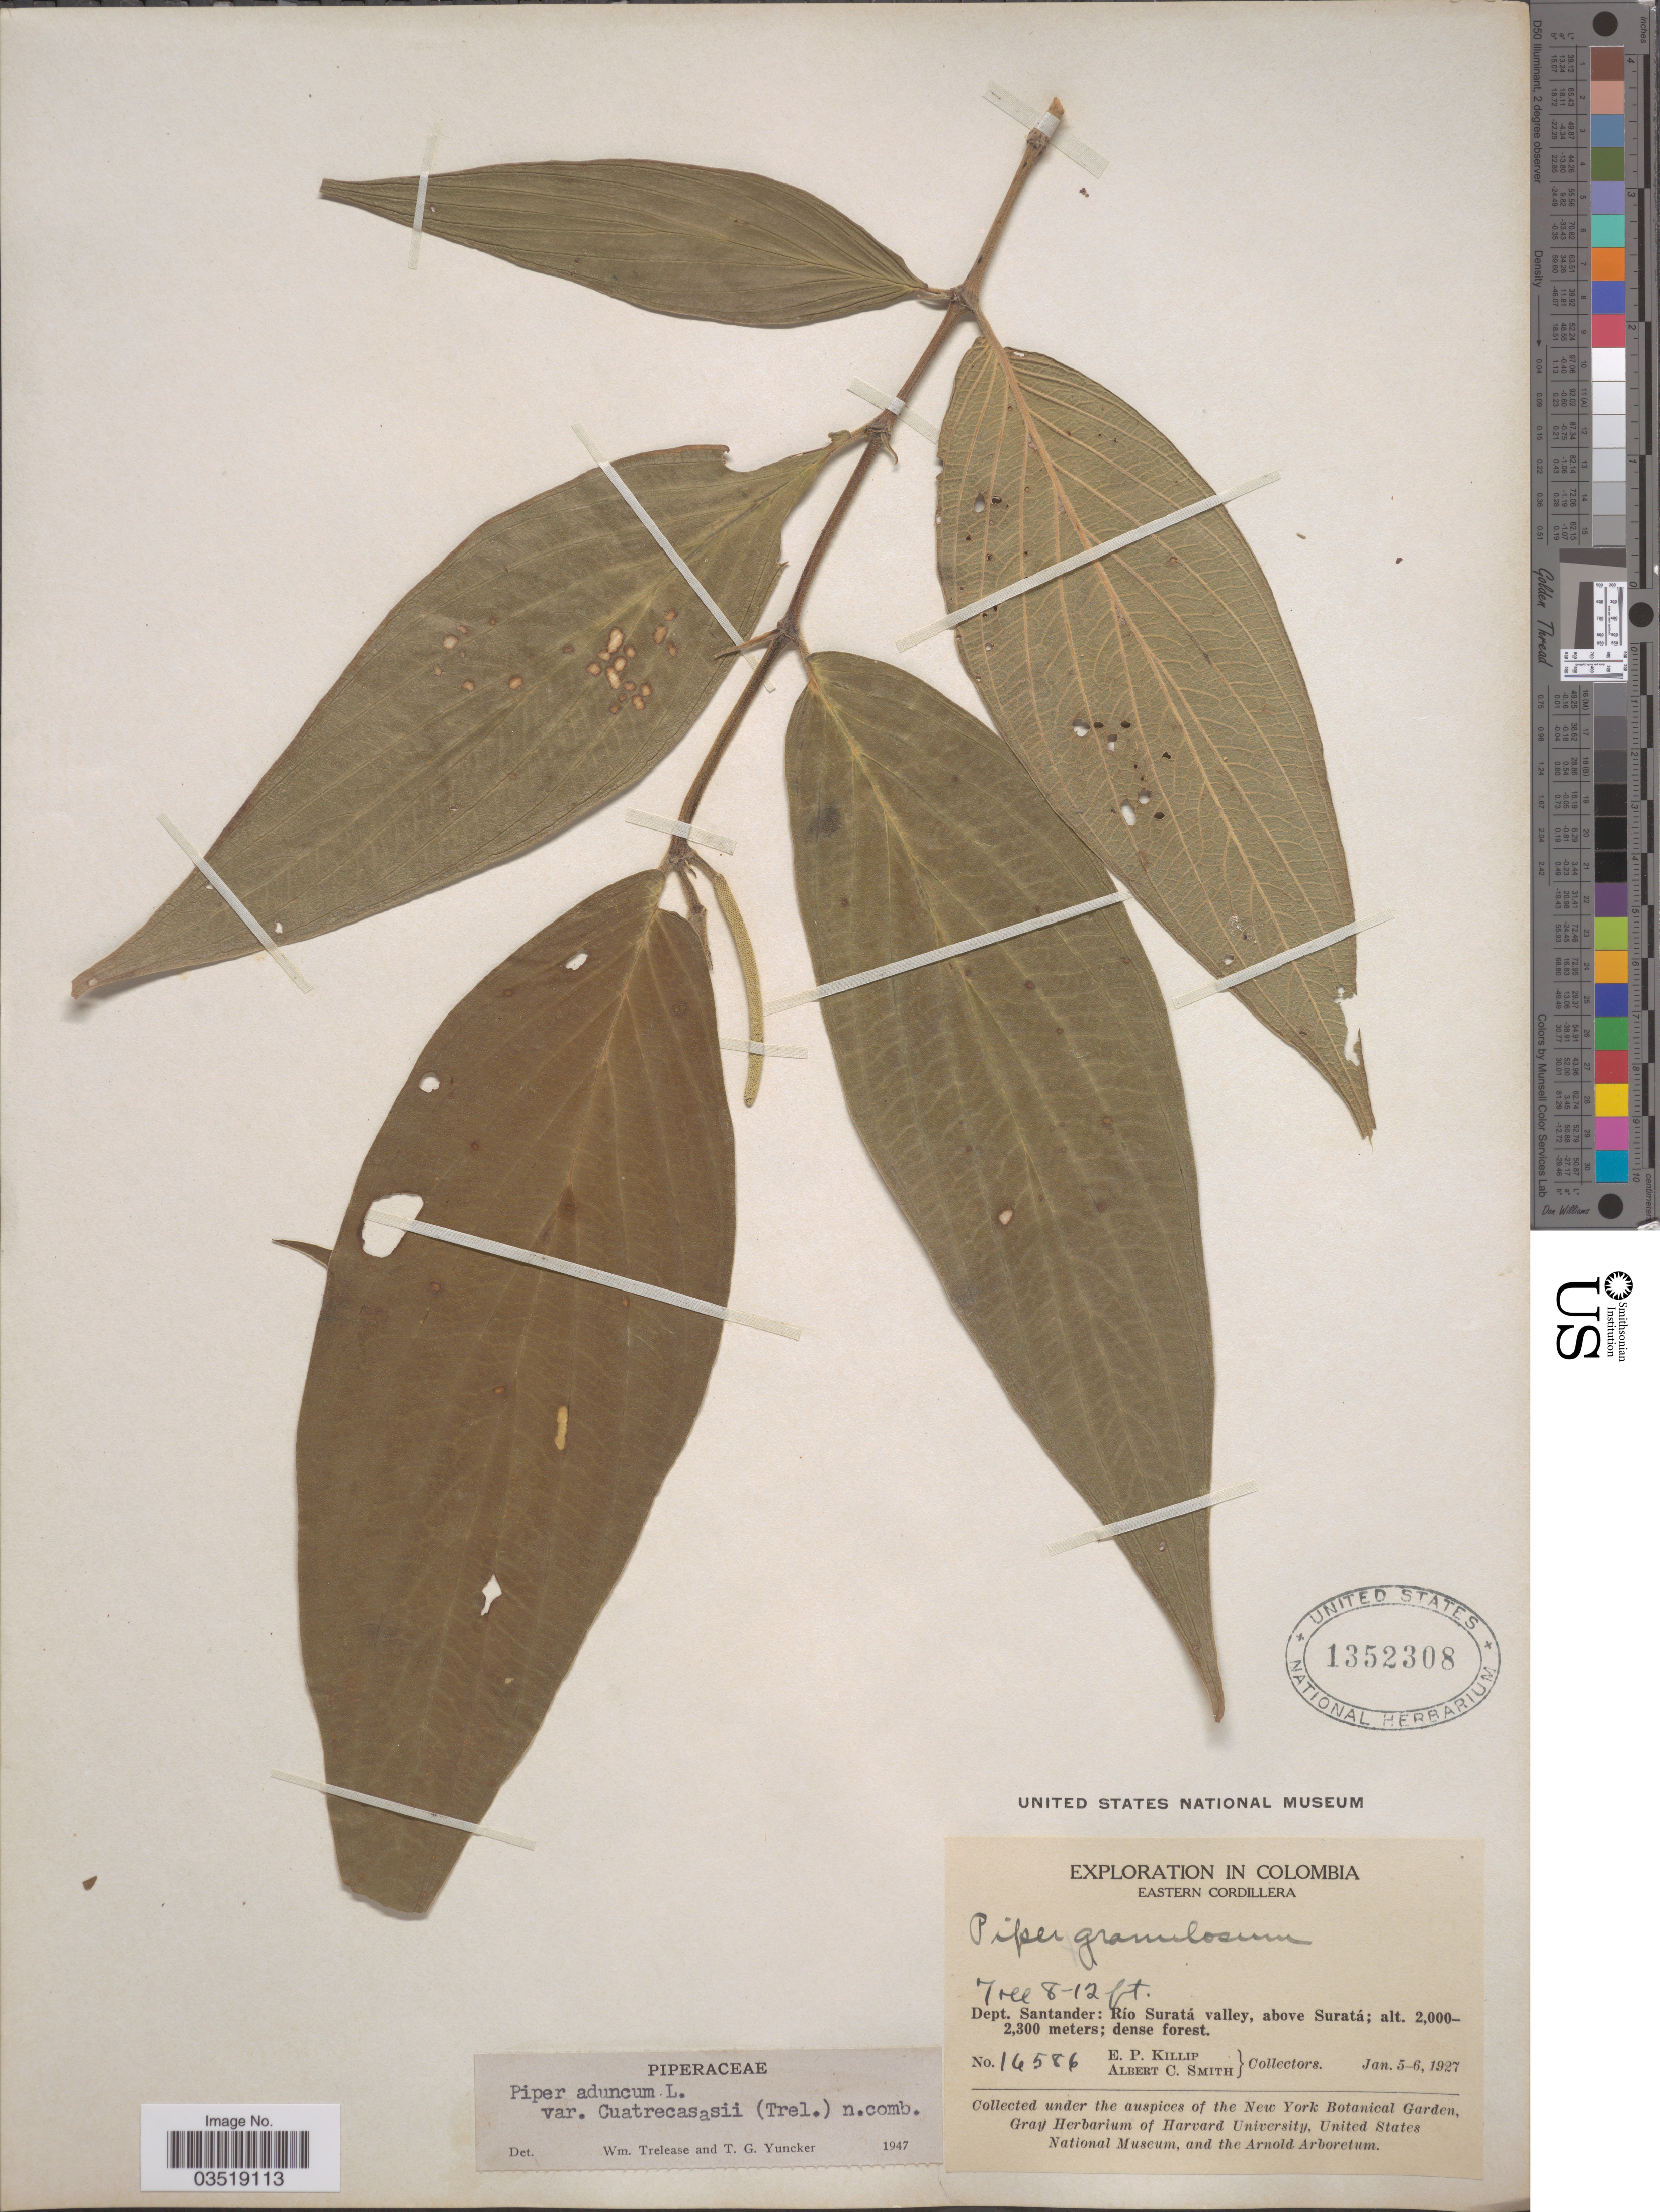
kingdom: Plantae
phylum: Tracheophyta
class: Magnoliopsida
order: Piperales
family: Piperaceae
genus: Piper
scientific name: Piper aduncum var. cordulatum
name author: L.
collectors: E. P. Killip & A. C. Smith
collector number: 16586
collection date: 1927-01-05/1927-01-06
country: Colombia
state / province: Santander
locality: Eastern Cordillera. Dept. Santander: Río Suratá valley, above Suratá.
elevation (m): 2000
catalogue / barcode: US 1352308